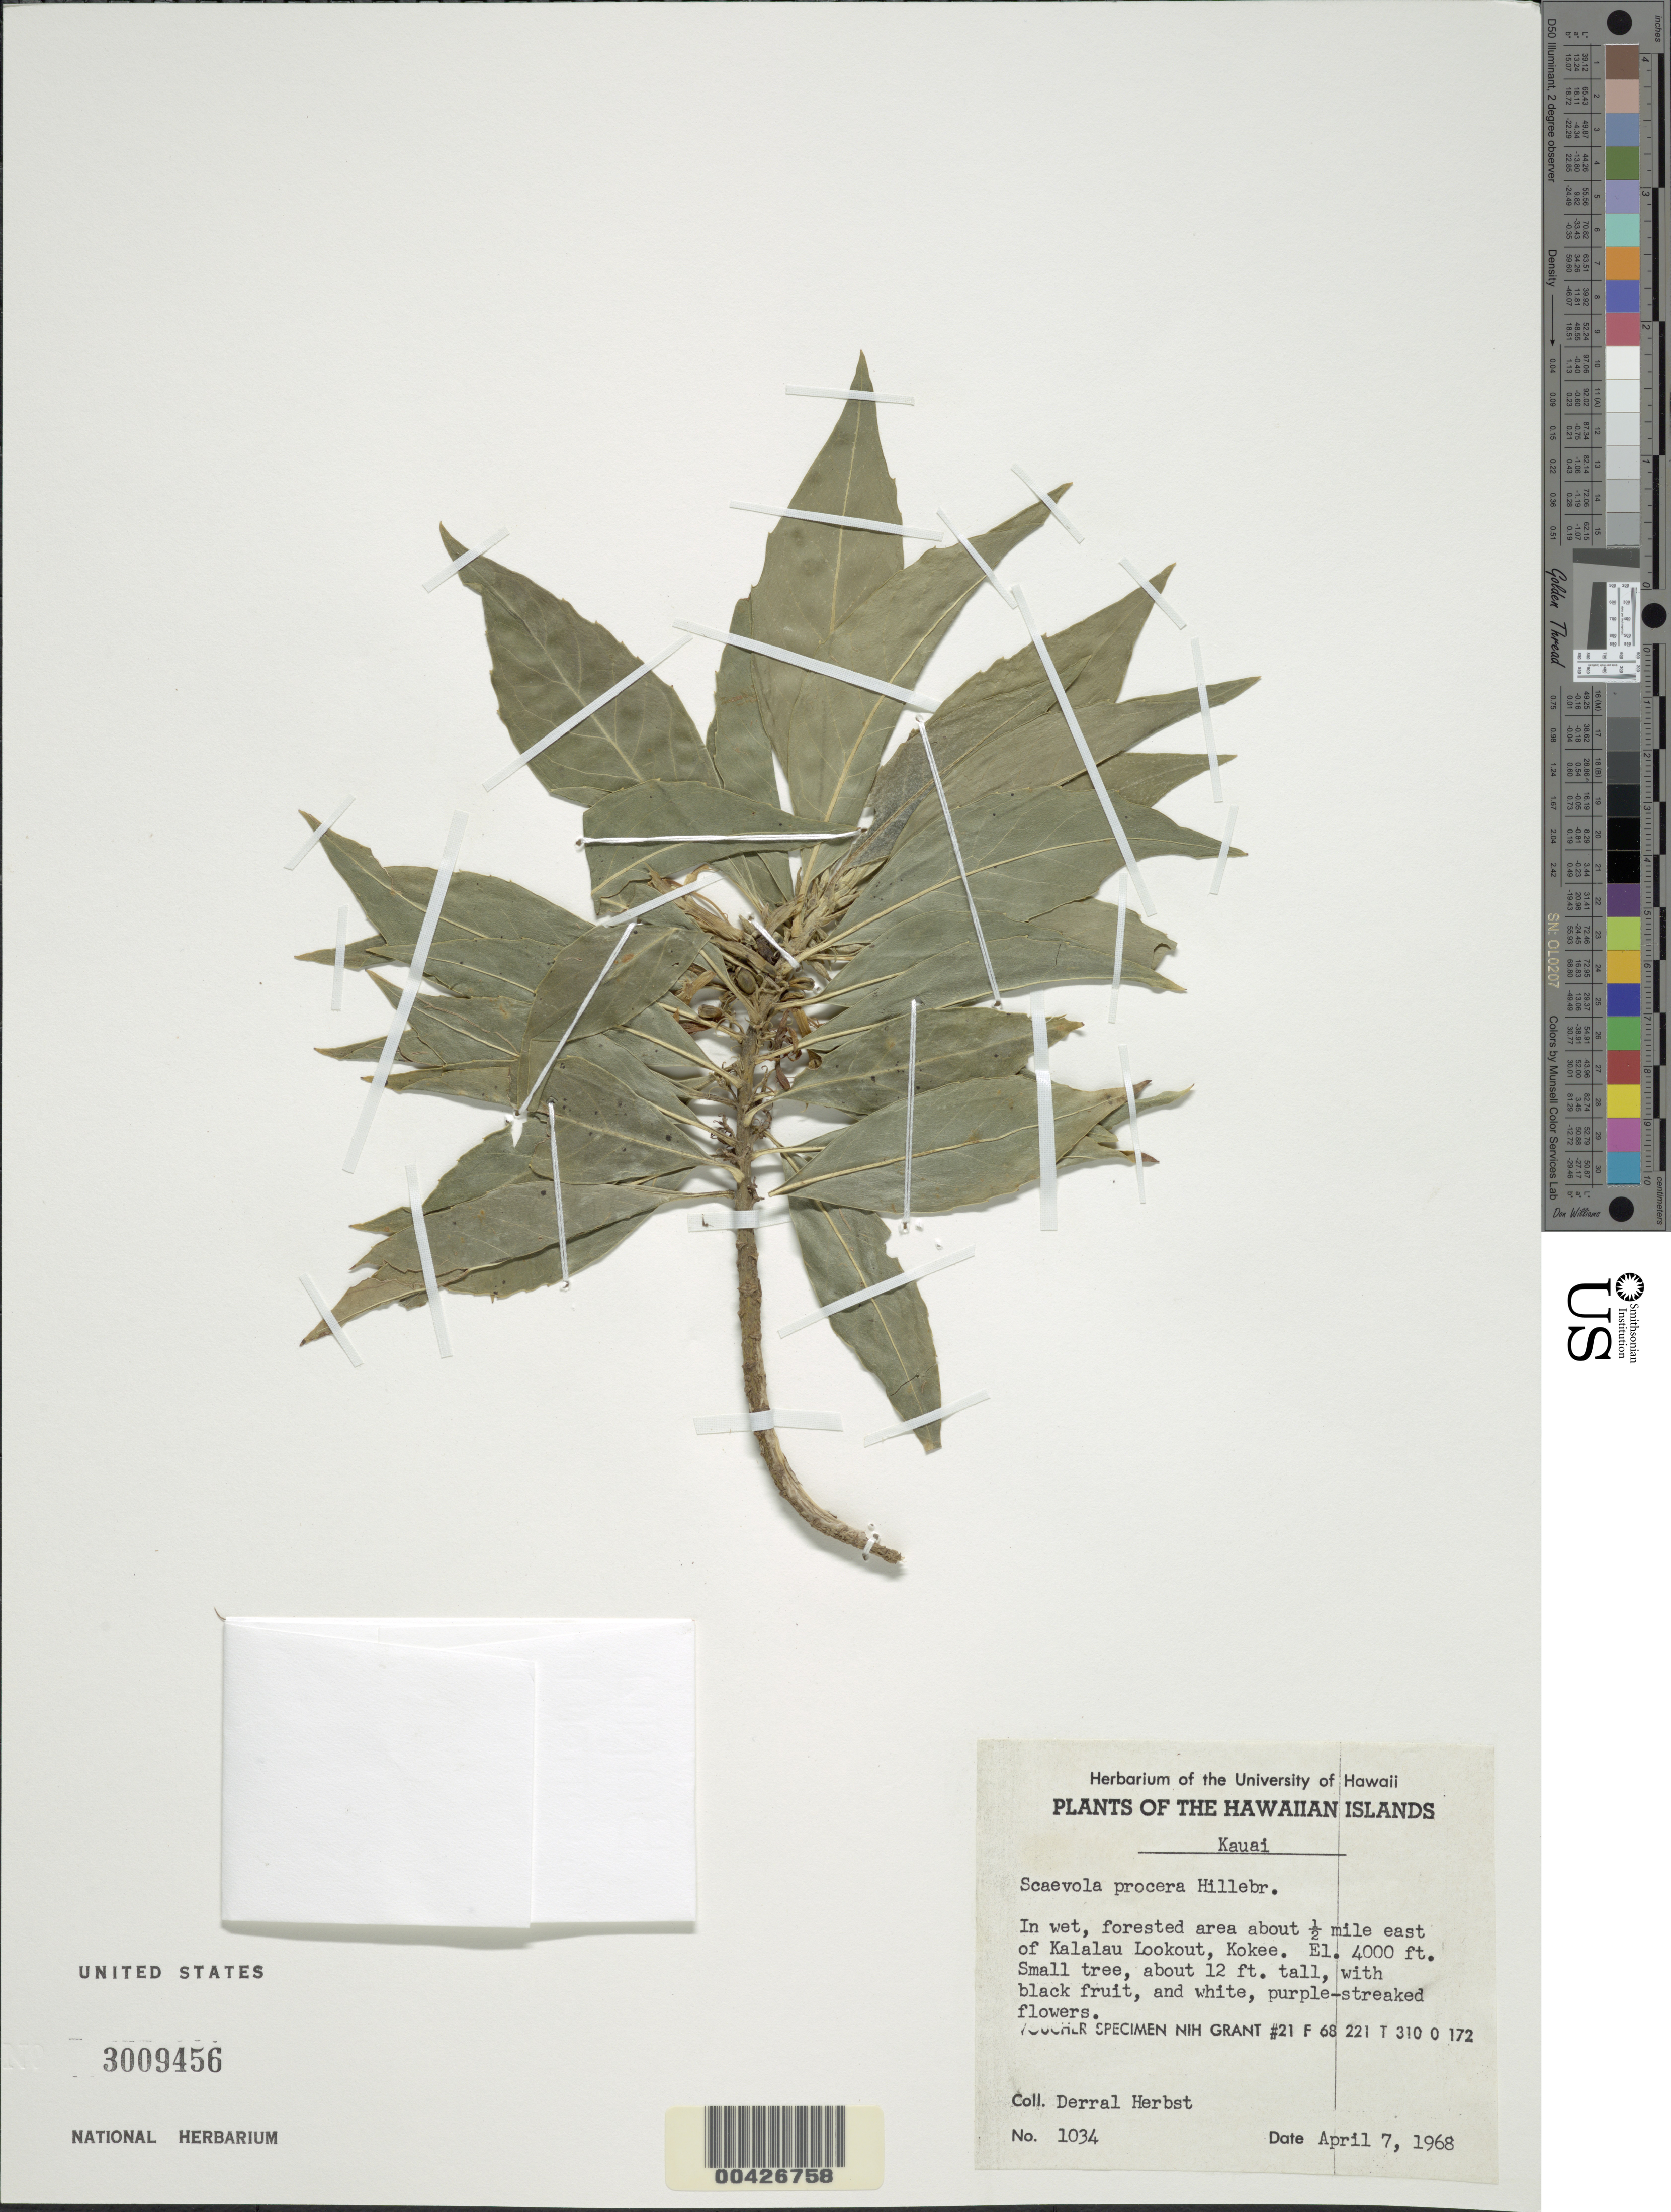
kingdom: Plantae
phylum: Tracheophyta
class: Magnoliopsida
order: Asterales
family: Goodeniaceae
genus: Scaevola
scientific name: Scaevola procera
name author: Hillebr.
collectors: D. R. Herbst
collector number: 1034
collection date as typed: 7 Apr 1968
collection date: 1968-04-07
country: United States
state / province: Hawaii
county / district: Kauai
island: Kaua'i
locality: About 1/2 mile east of Kalalau Lookout, Kokee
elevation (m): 1219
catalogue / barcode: US 3009456